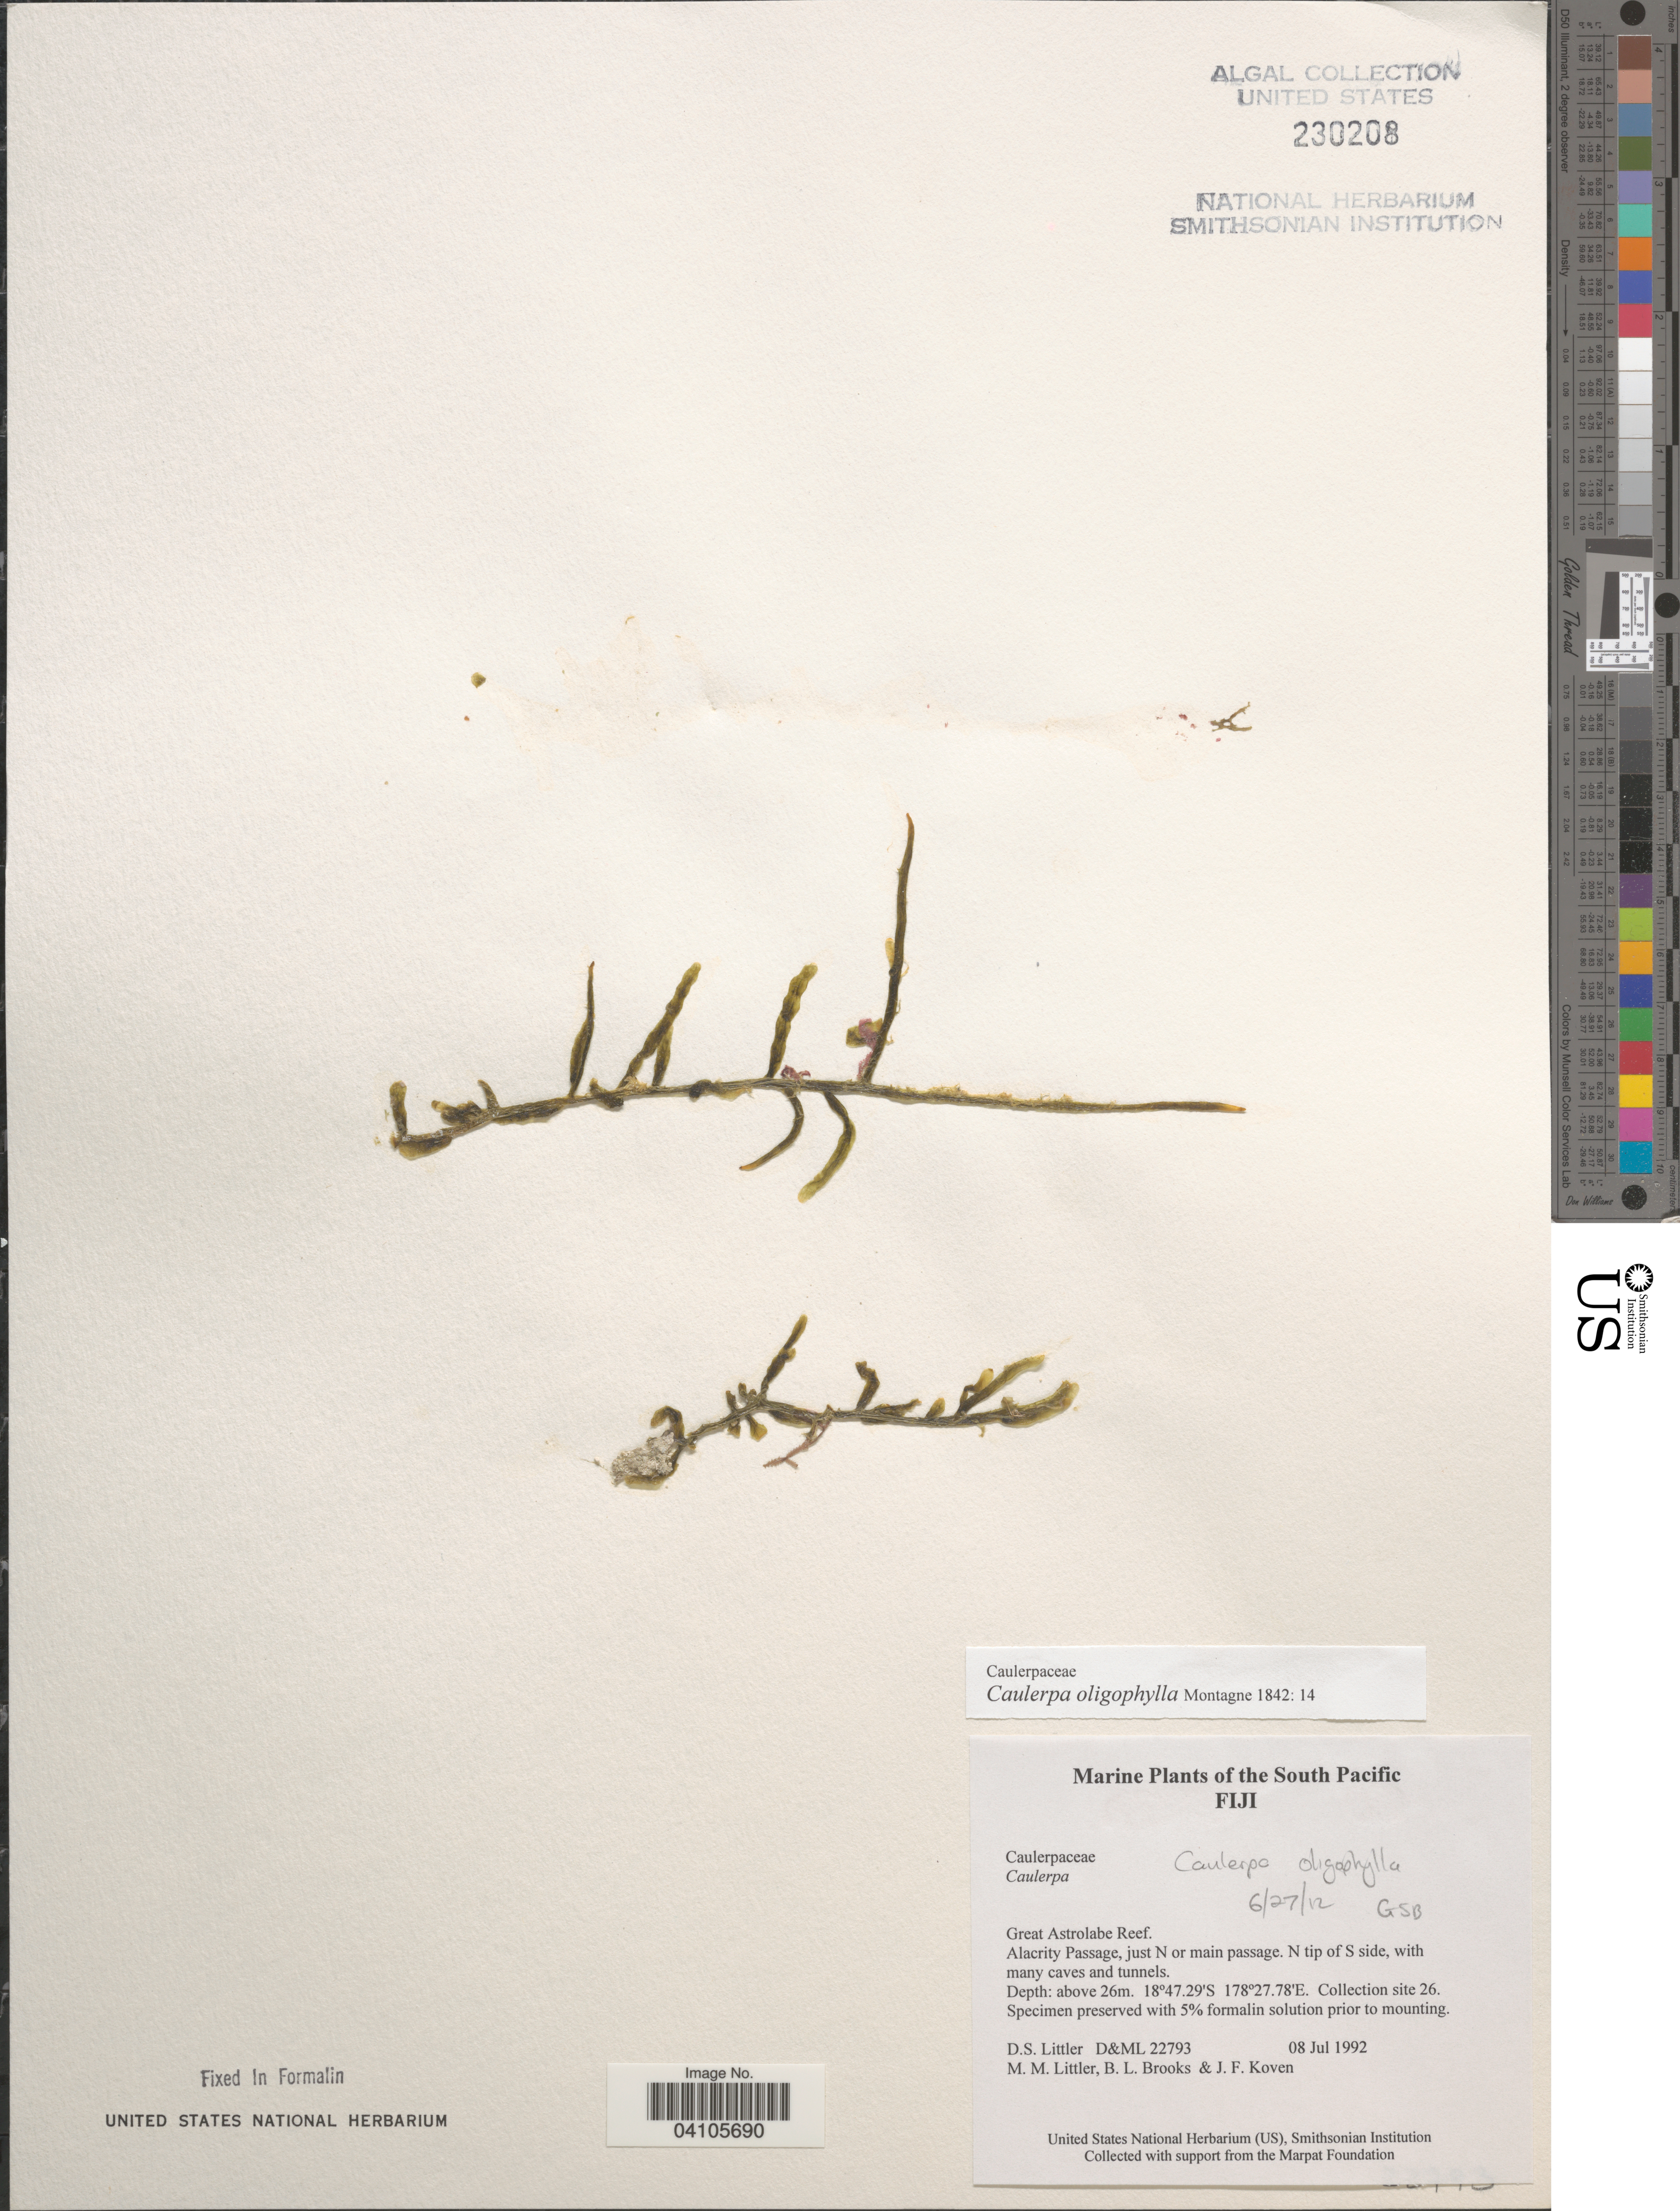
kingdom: Plantae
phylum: Chlorophyta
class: Ulvophyceae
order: Bryopsidales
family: Caulerpaceae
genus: Caulerpa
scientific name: Caulerpa oligophylla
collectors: D. S. Littler, B. Brooks & J. Koven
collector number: D&ML 22793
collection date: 1992-07-08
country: Fiji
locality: The South Pacific. Great Astrolabe Reef. Alacrity Passage, just N or main passage. N tip of S side, with many caves and tunnels. Site 26.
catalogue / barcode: US 230208